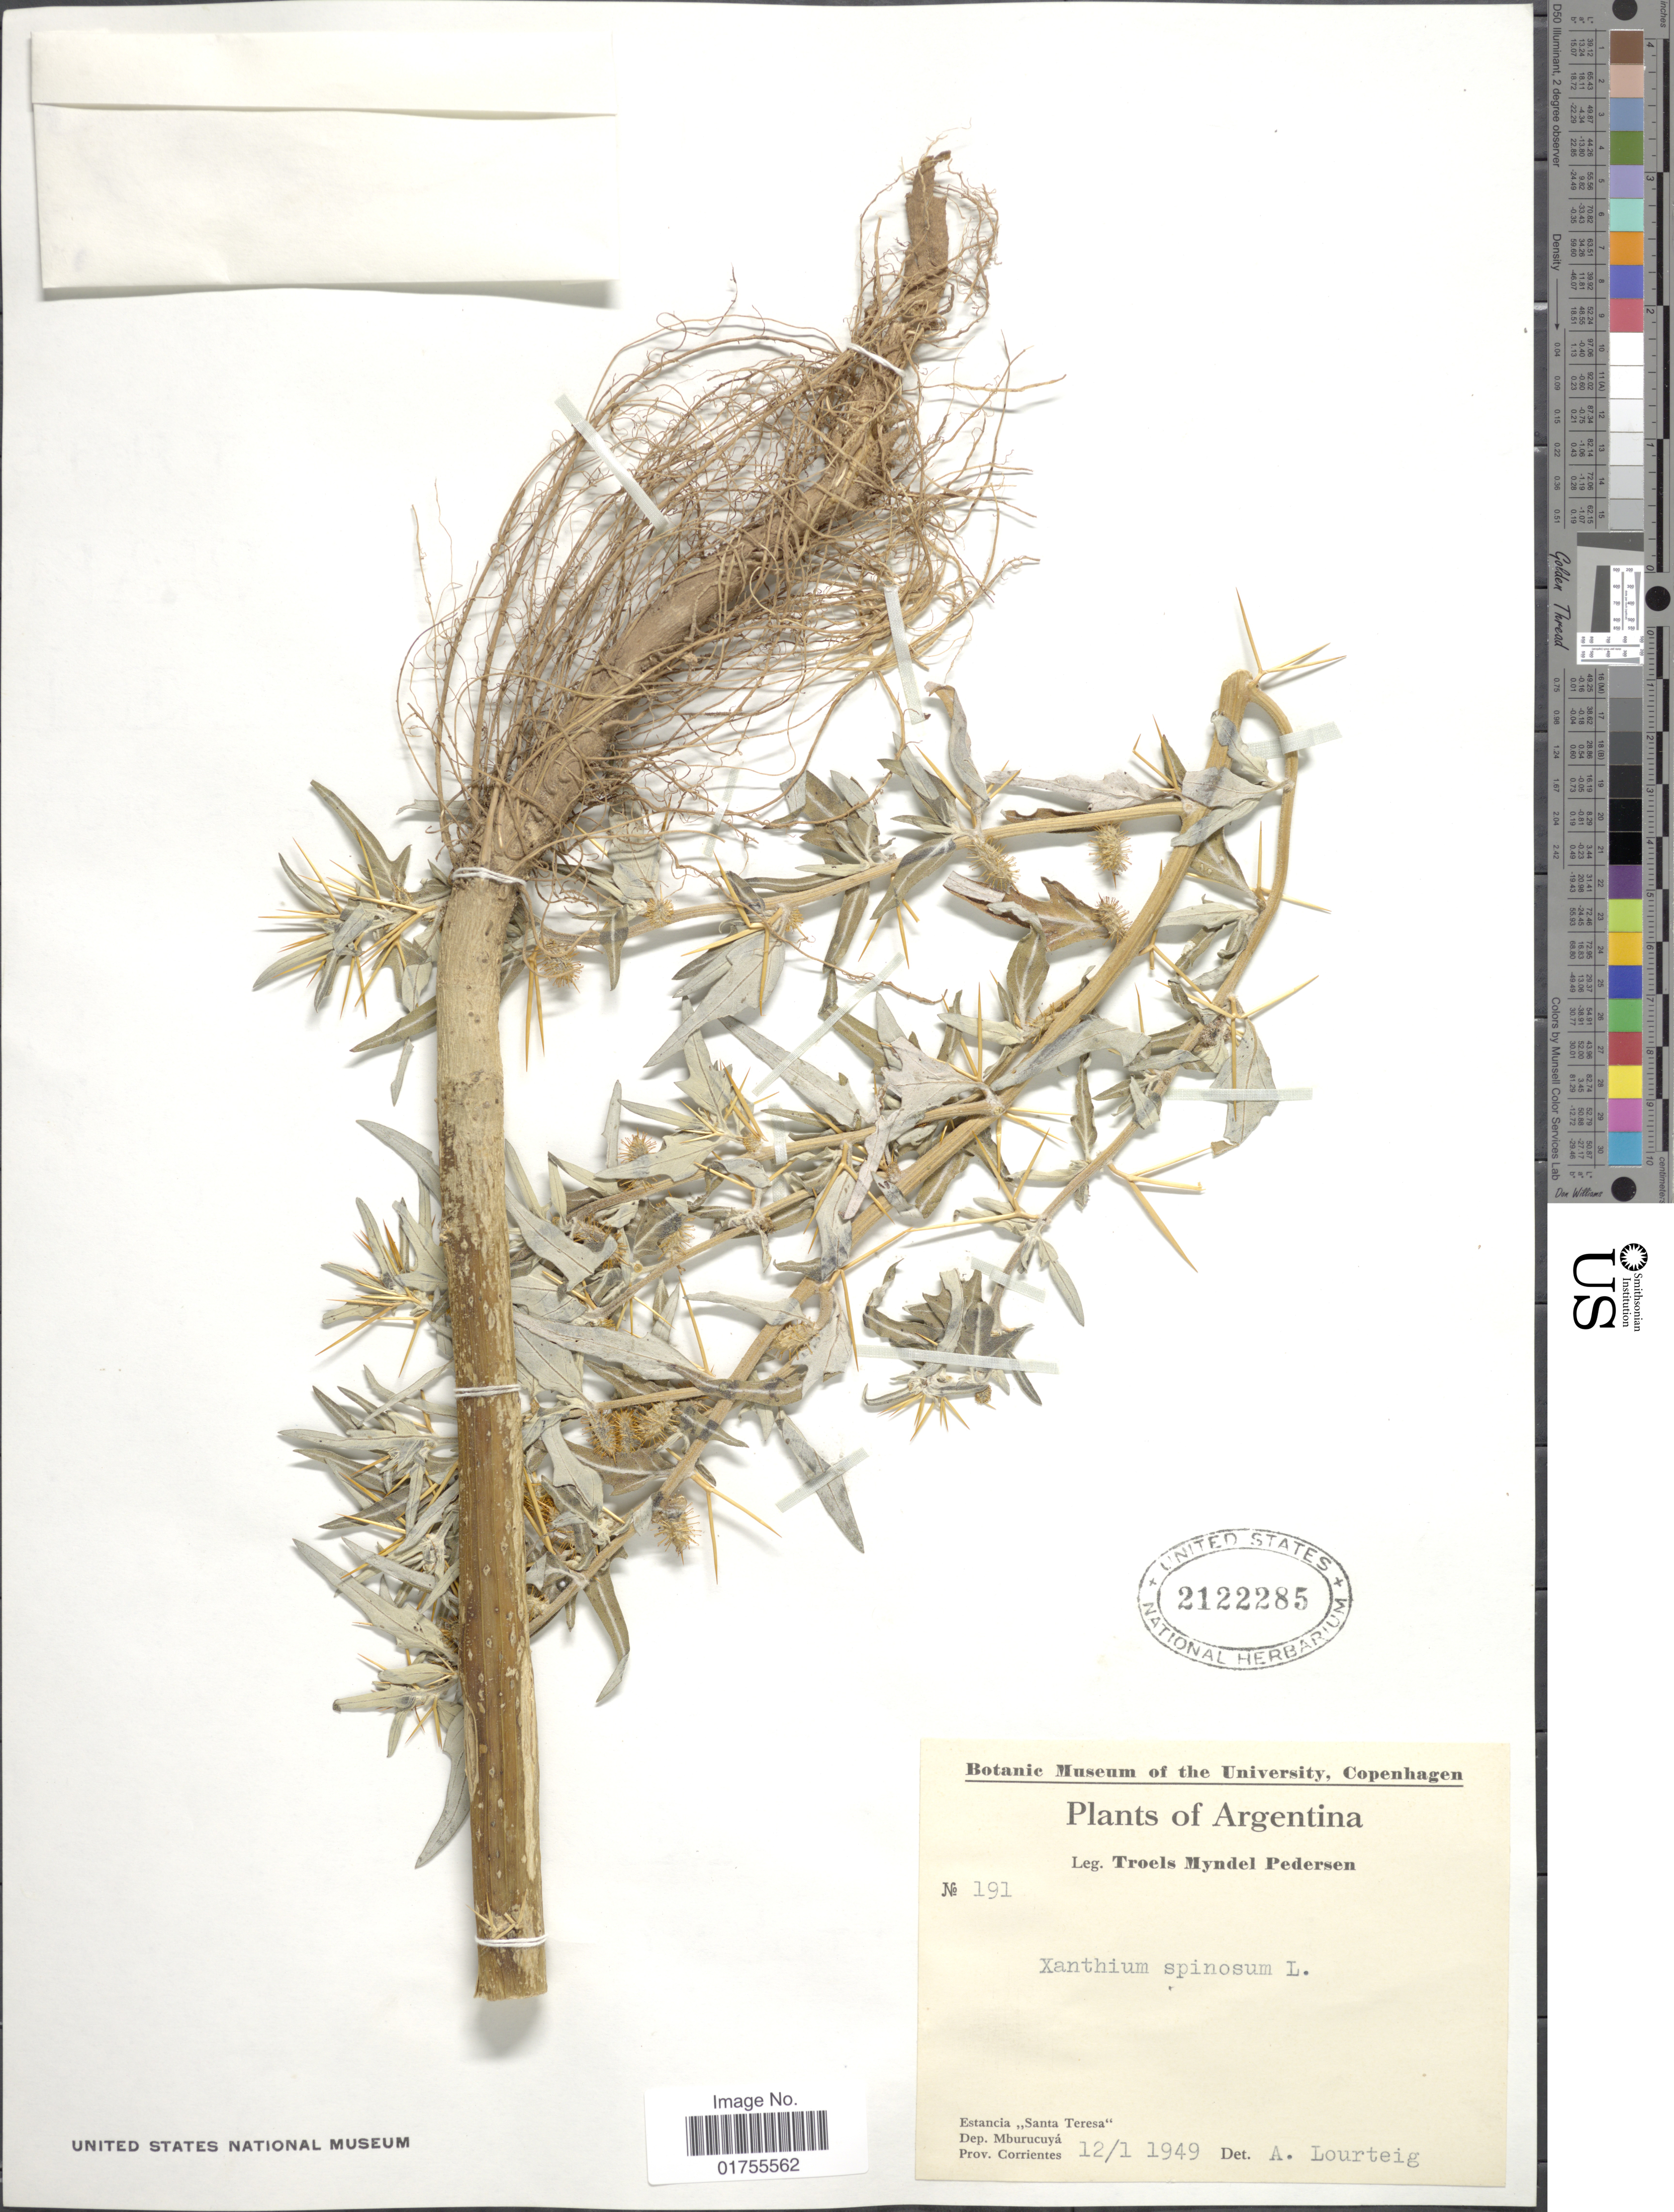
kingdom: Plantae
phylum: Tracheophyta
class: Magnoliopsida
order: Asterales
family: Asteraceae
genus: Xanthium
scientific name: Xanthium spinosum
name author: L.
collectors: T. Pederson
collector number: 191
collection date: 1949-01-12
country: Argentina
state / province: Corrientes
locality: Estancia Santa Teresa, Dept. Mburucuya, Prov. Corrientes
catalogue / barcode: US 2122285